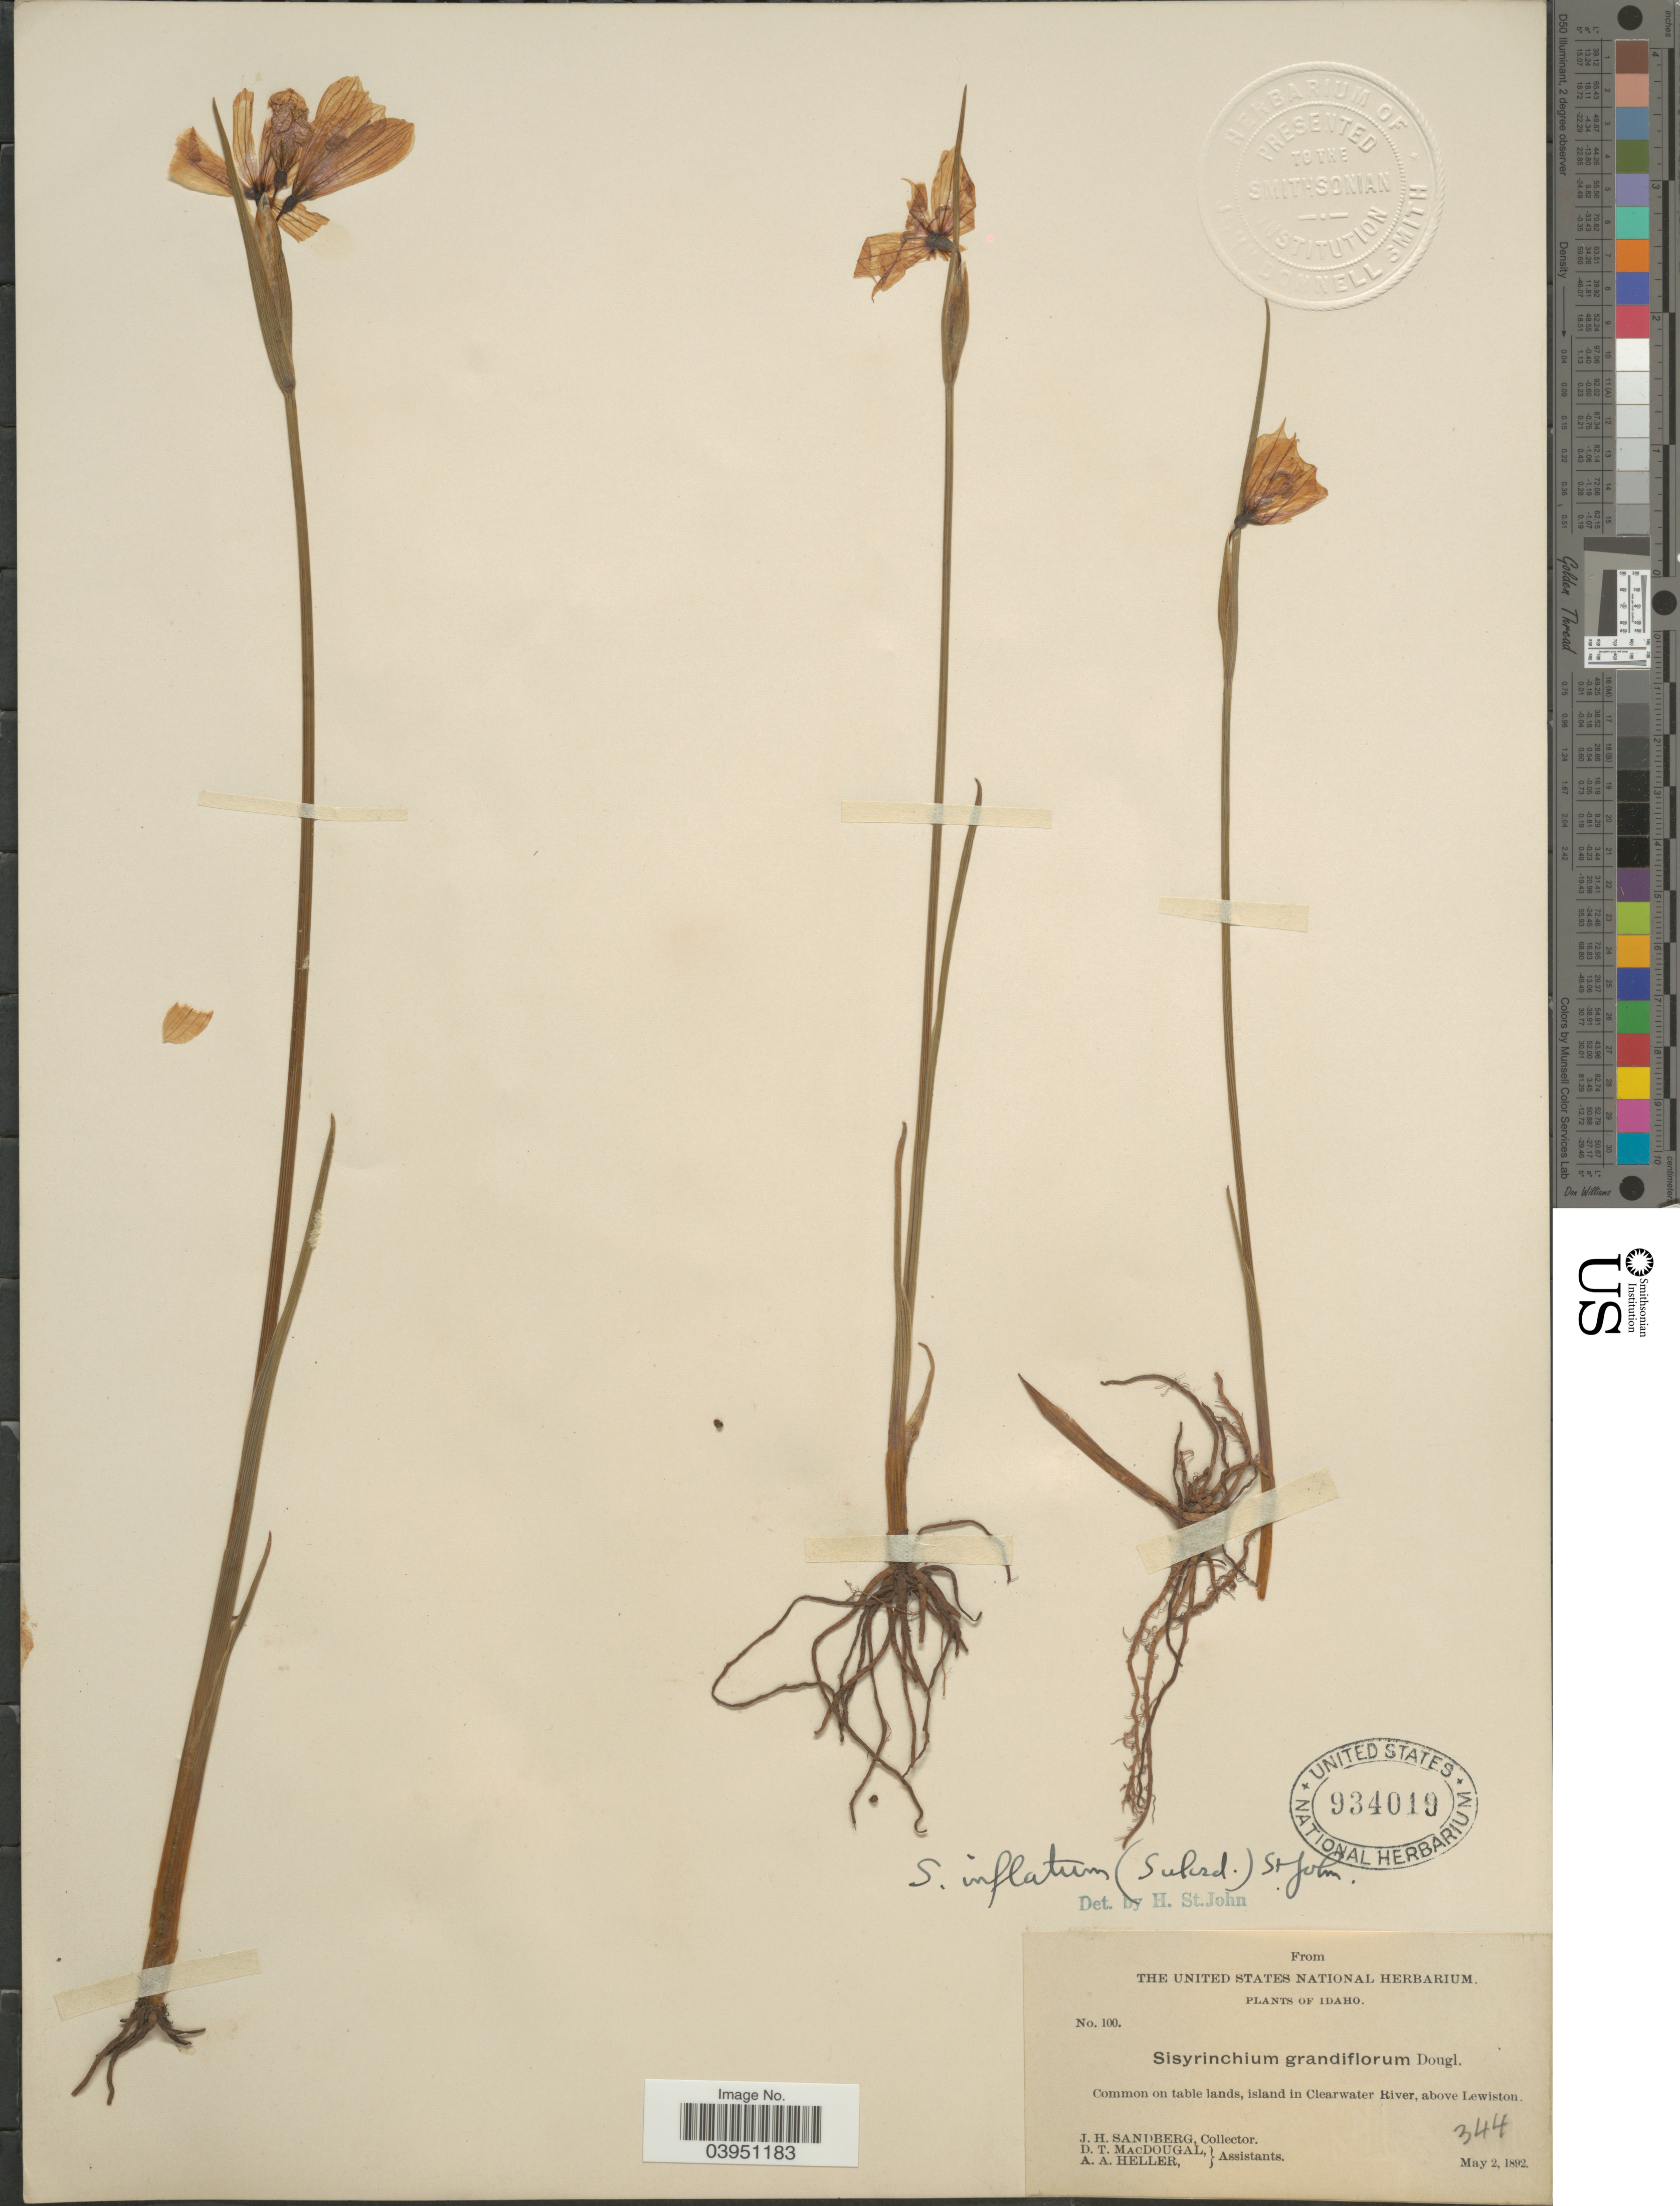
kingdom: Plantae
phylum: Tracheophyta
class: Liliopsida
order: Asparagales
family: Iridaceae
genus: Sisyrinchium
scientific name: Sisyrinchium inflatum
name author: (Suksd.) H. St. John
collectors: J. H. Sandberg, D. T. MacDougal & A. A. Heller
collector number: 100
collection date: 1892-05-02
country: United States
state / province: Idaho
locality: On table lands, island in Clearwater River, above Lewiston.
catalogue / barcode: US 934019